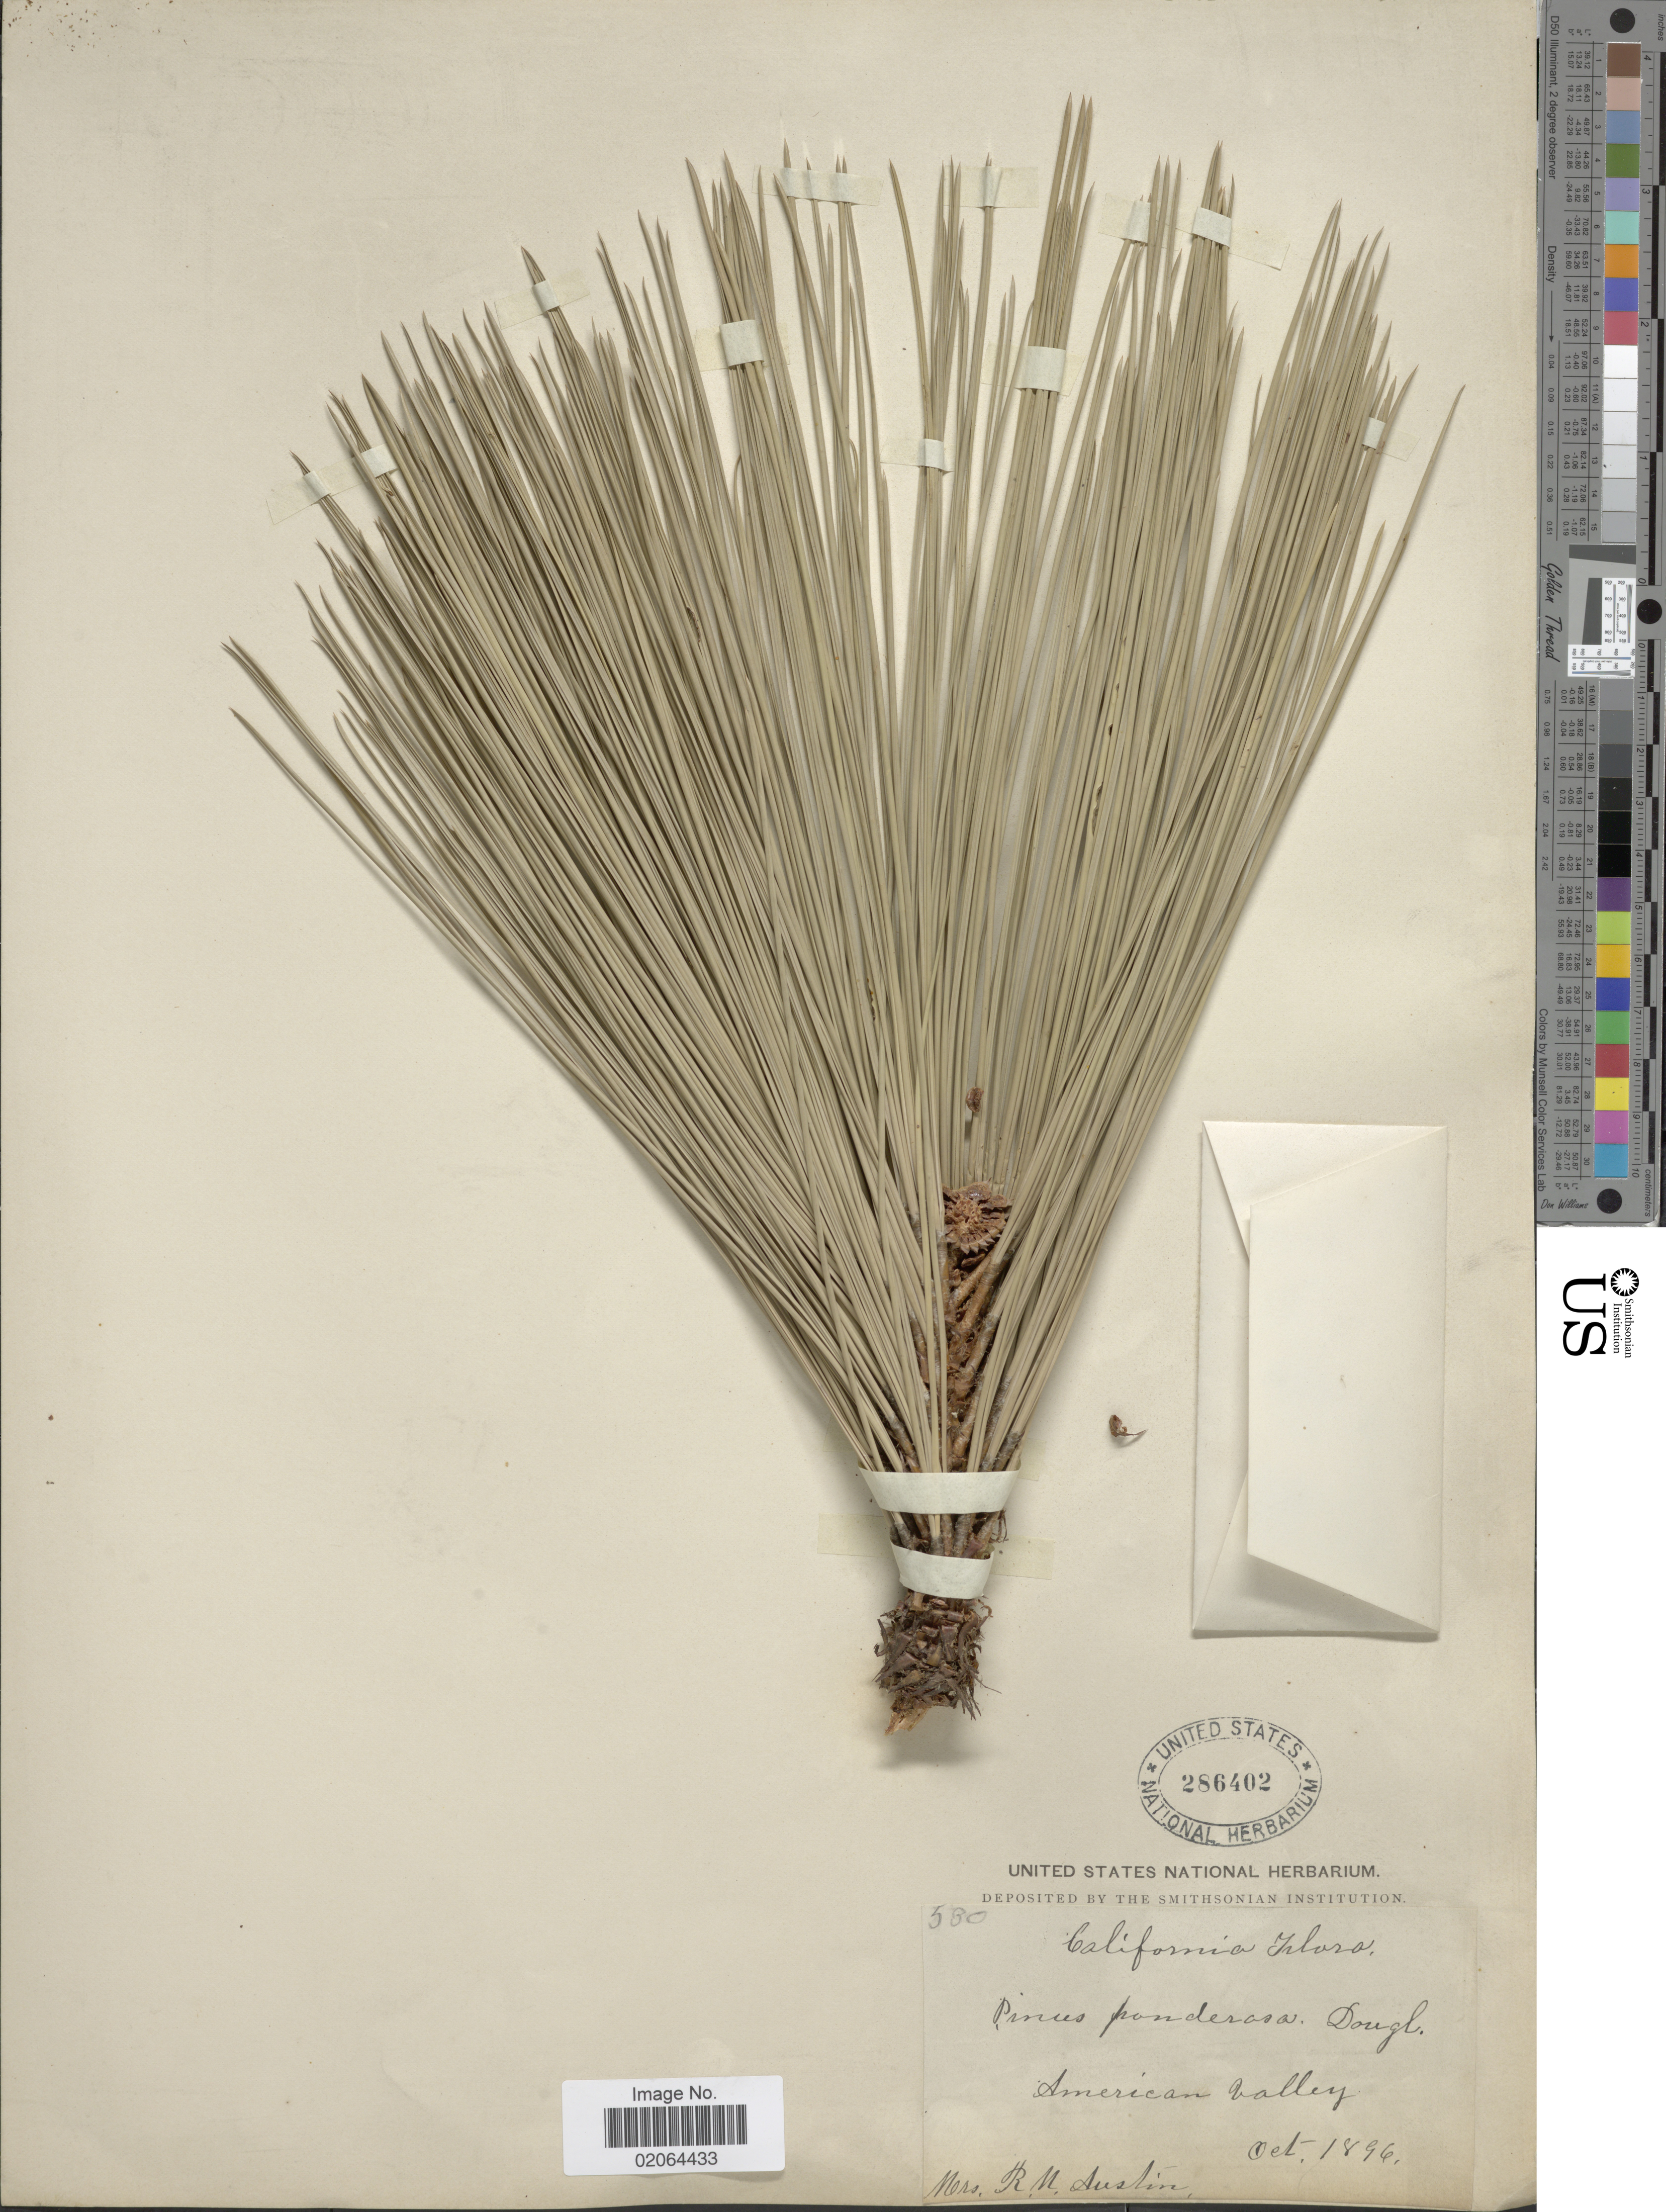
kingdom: Plantae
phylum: Tracheophyta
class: Pinopsida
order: Pinales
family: Pinaceae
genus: Pinus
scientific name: Pinus ponderosa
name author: Douglas ex C. Lawson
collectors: R. Austin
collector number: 530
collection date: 1896-10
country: United States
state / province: California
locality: California. American valley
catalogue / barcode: US 286402